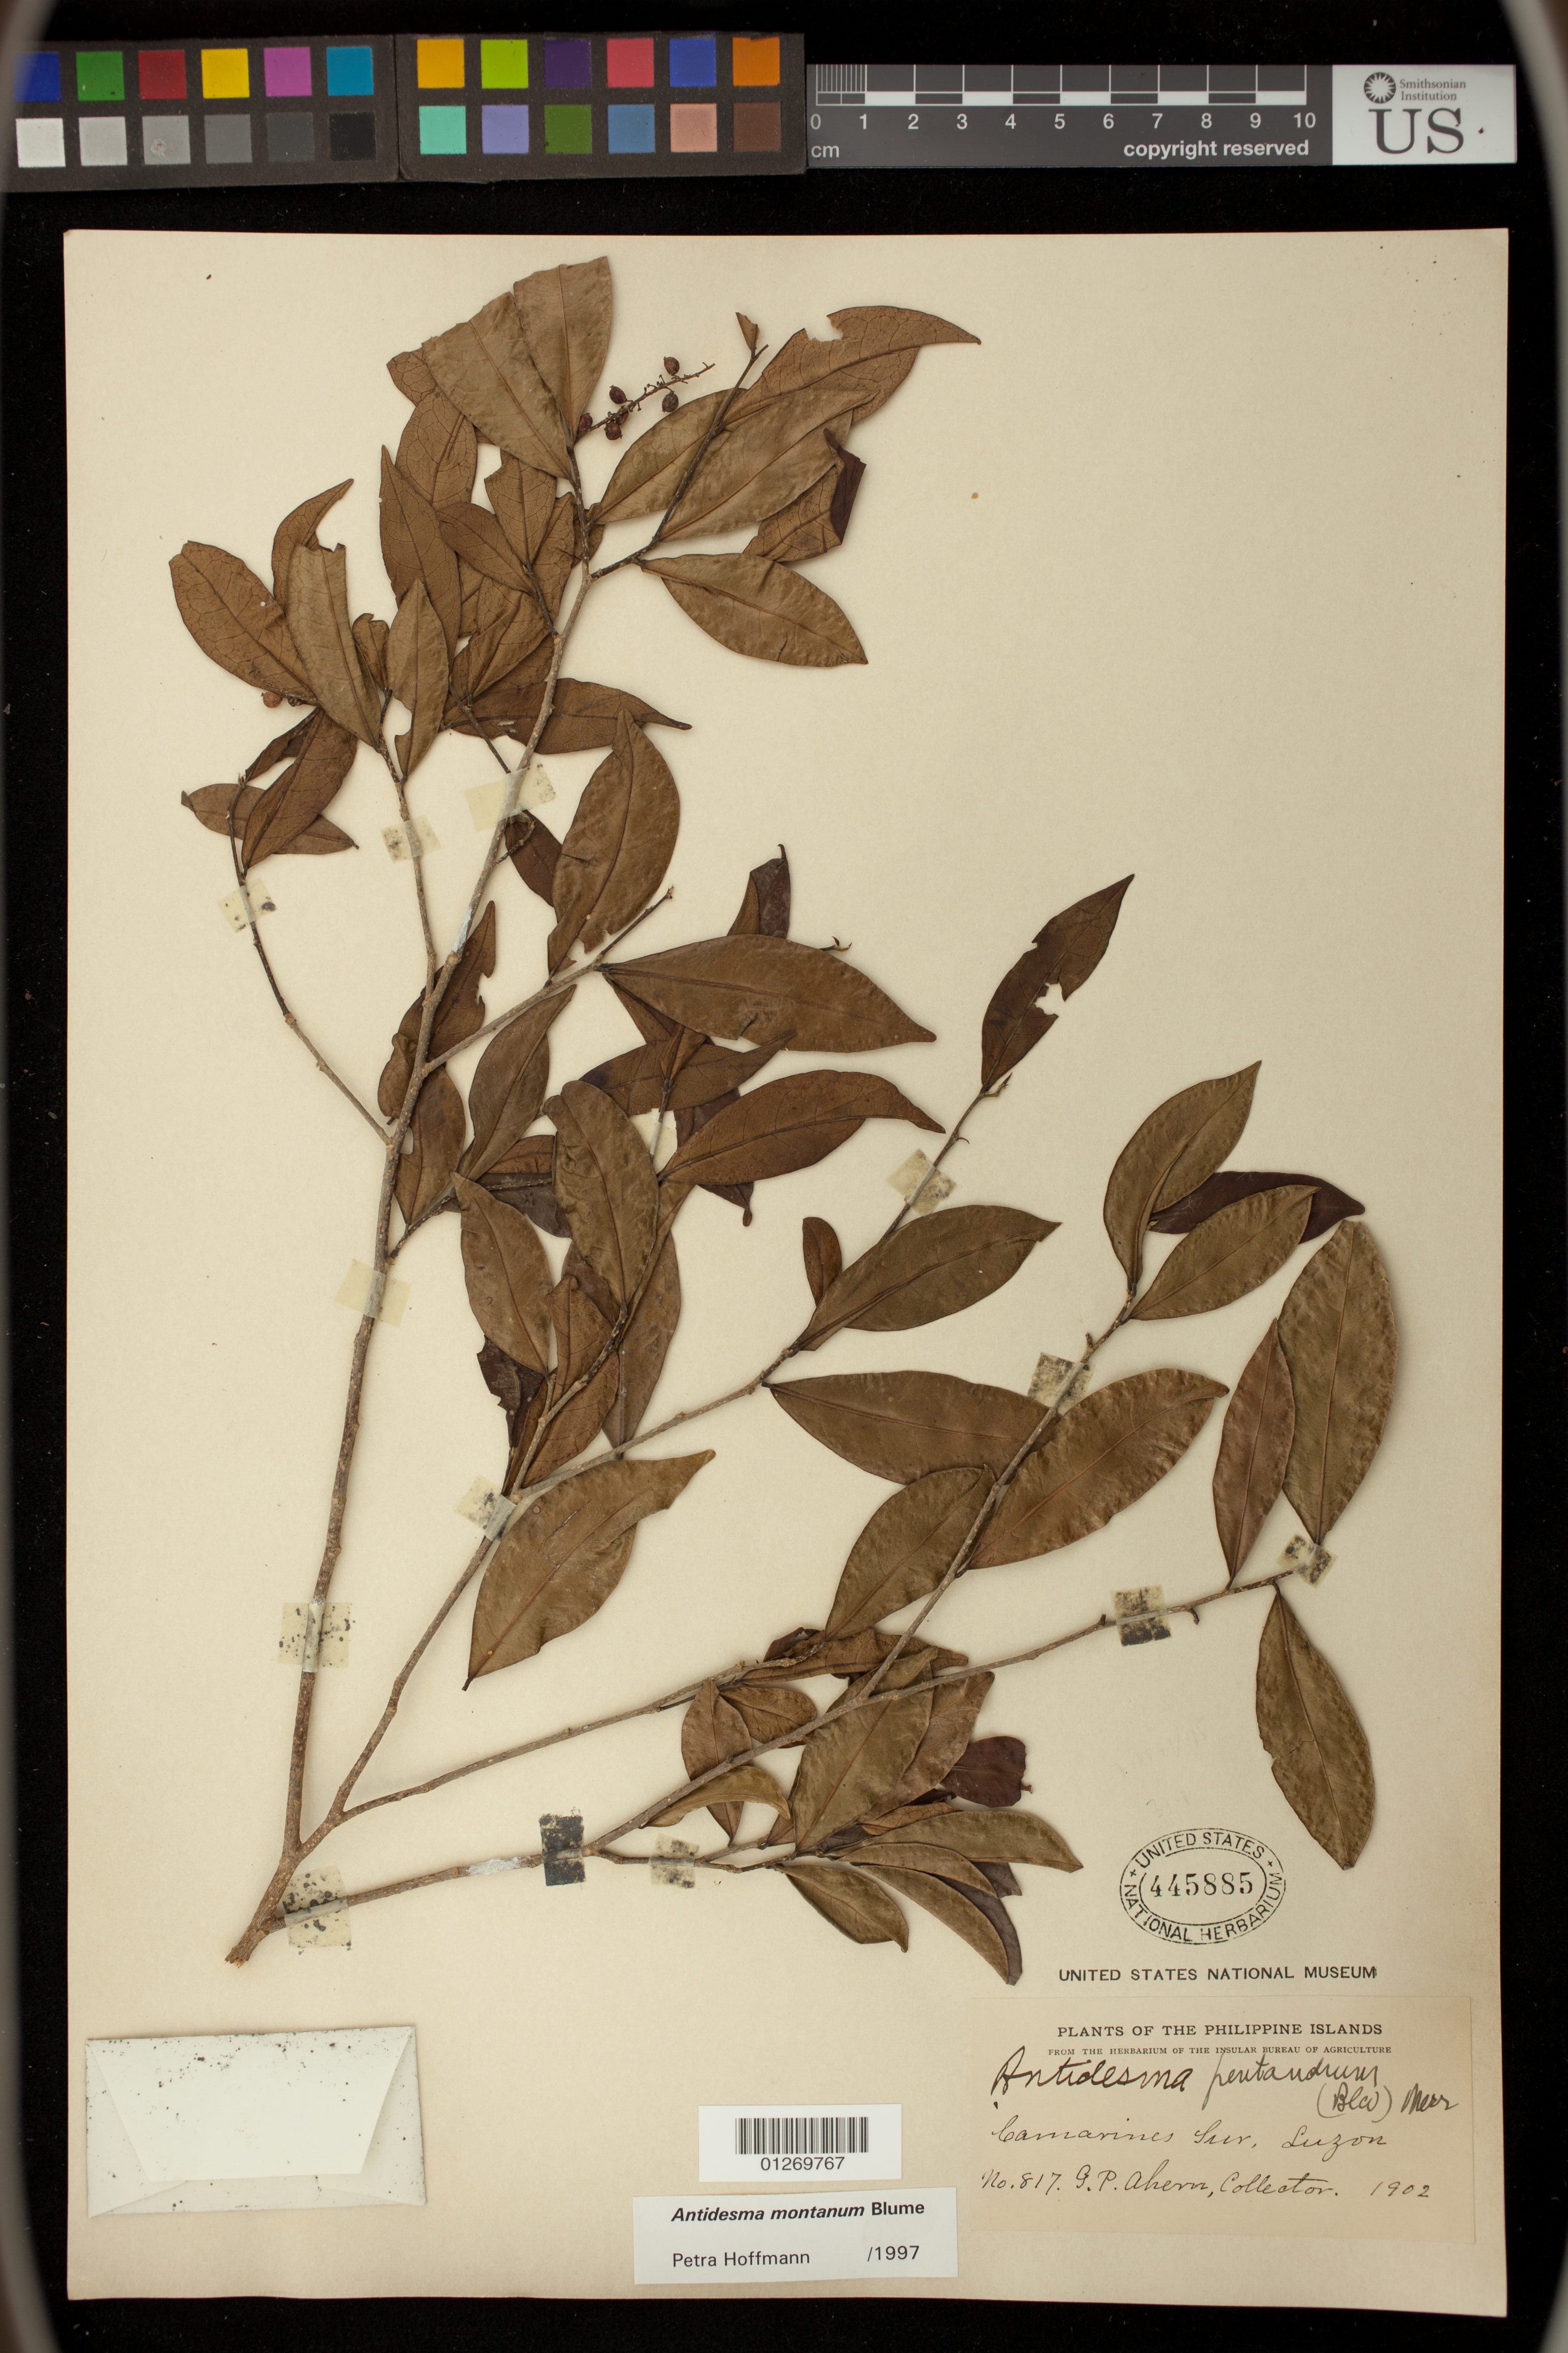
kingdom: Plantae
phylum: Tracheophyta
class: Magnoliopsida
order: Malpighiales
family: Phyllanthaceae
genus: Antidesma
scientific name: Antidesma montanum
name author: Blume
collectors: G. Ahern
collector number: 817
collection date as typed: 1902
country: Philippines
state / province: Bicol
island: Luzon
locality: Camarines Sur, Luzon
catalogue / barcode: US 445885